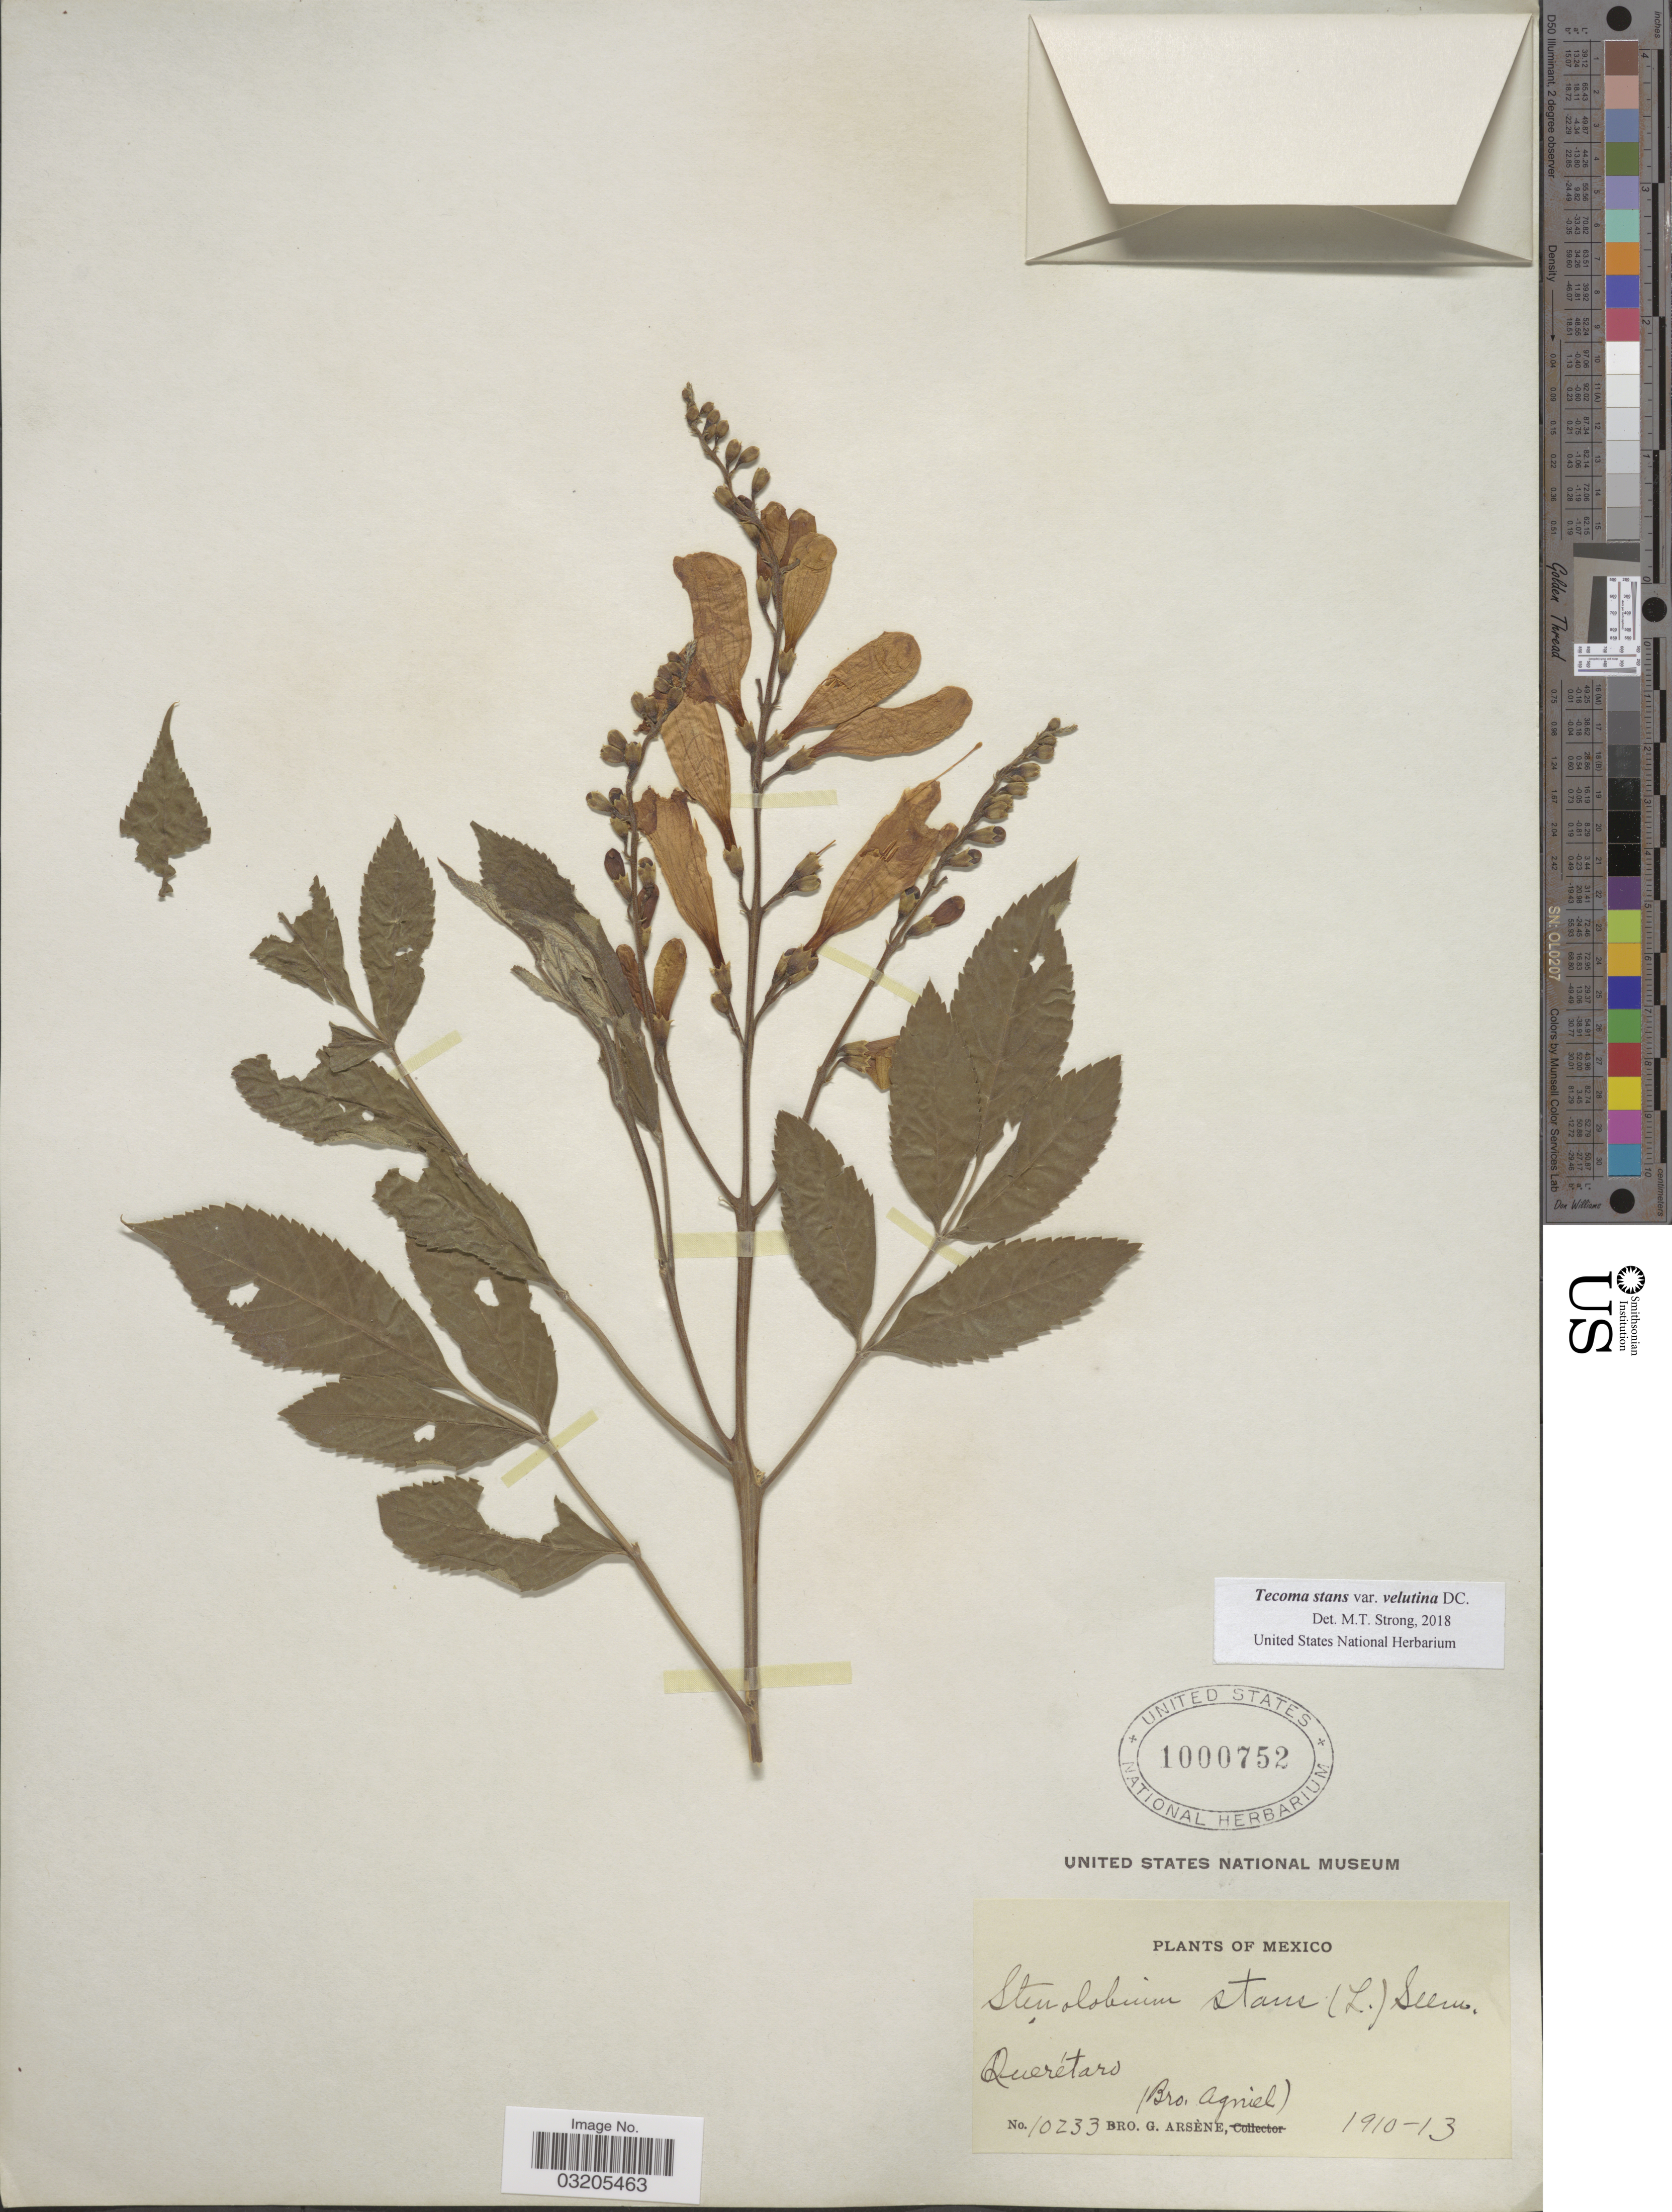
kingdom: Plantae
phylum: Tracheophyta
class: Magnoliopsida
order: Lamiales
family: Bignoniaceae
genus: Tecoma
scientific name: Tecoma stans var. velutina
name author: DC.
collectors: Bro. G. Arsène & Bro. Agniel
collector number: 10233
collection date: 1910/1913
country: Mexico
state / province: Querétaro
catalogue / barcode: US 1000752